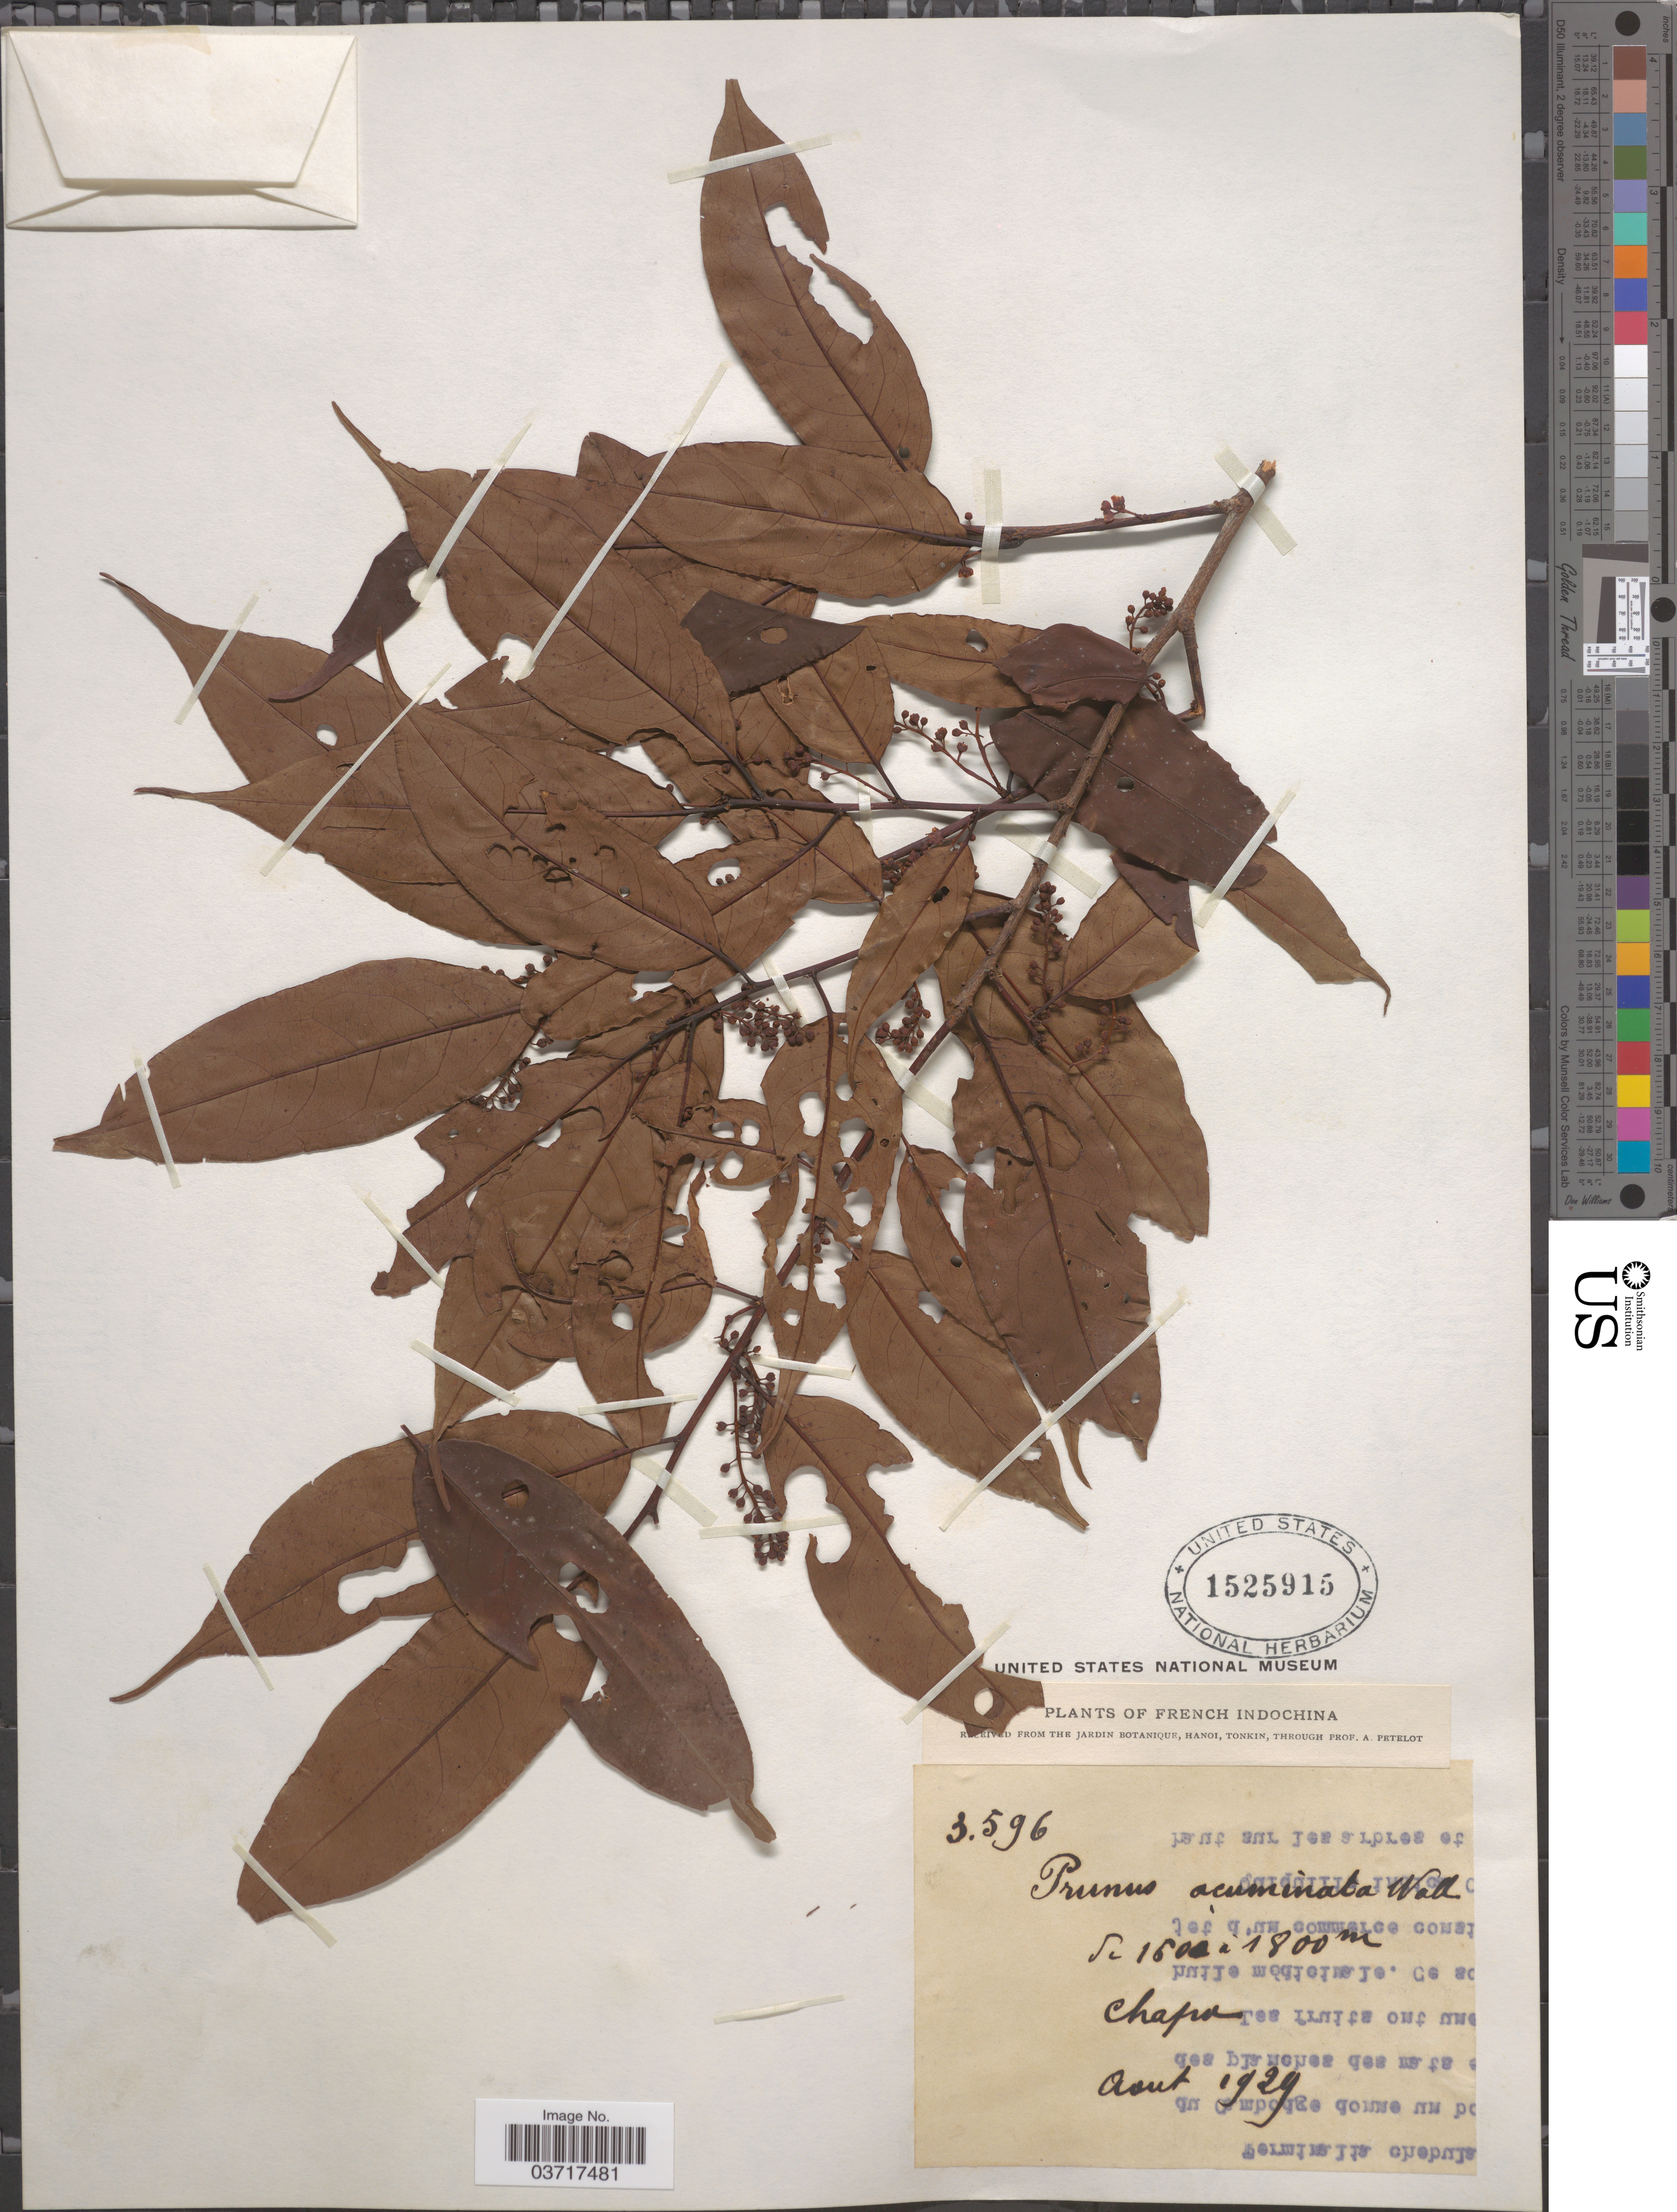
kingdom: Plantae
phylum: Tracheophyta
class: Magnoliopsida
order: Rosales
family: Rosaceae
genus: Prunus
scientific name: Prunus acuminata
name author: Michx.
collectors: A. Petelot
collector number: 3596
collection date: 1929-08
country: Vietnam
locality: French Indochina. Chapa.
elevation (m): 1500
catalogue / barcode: US 1525915